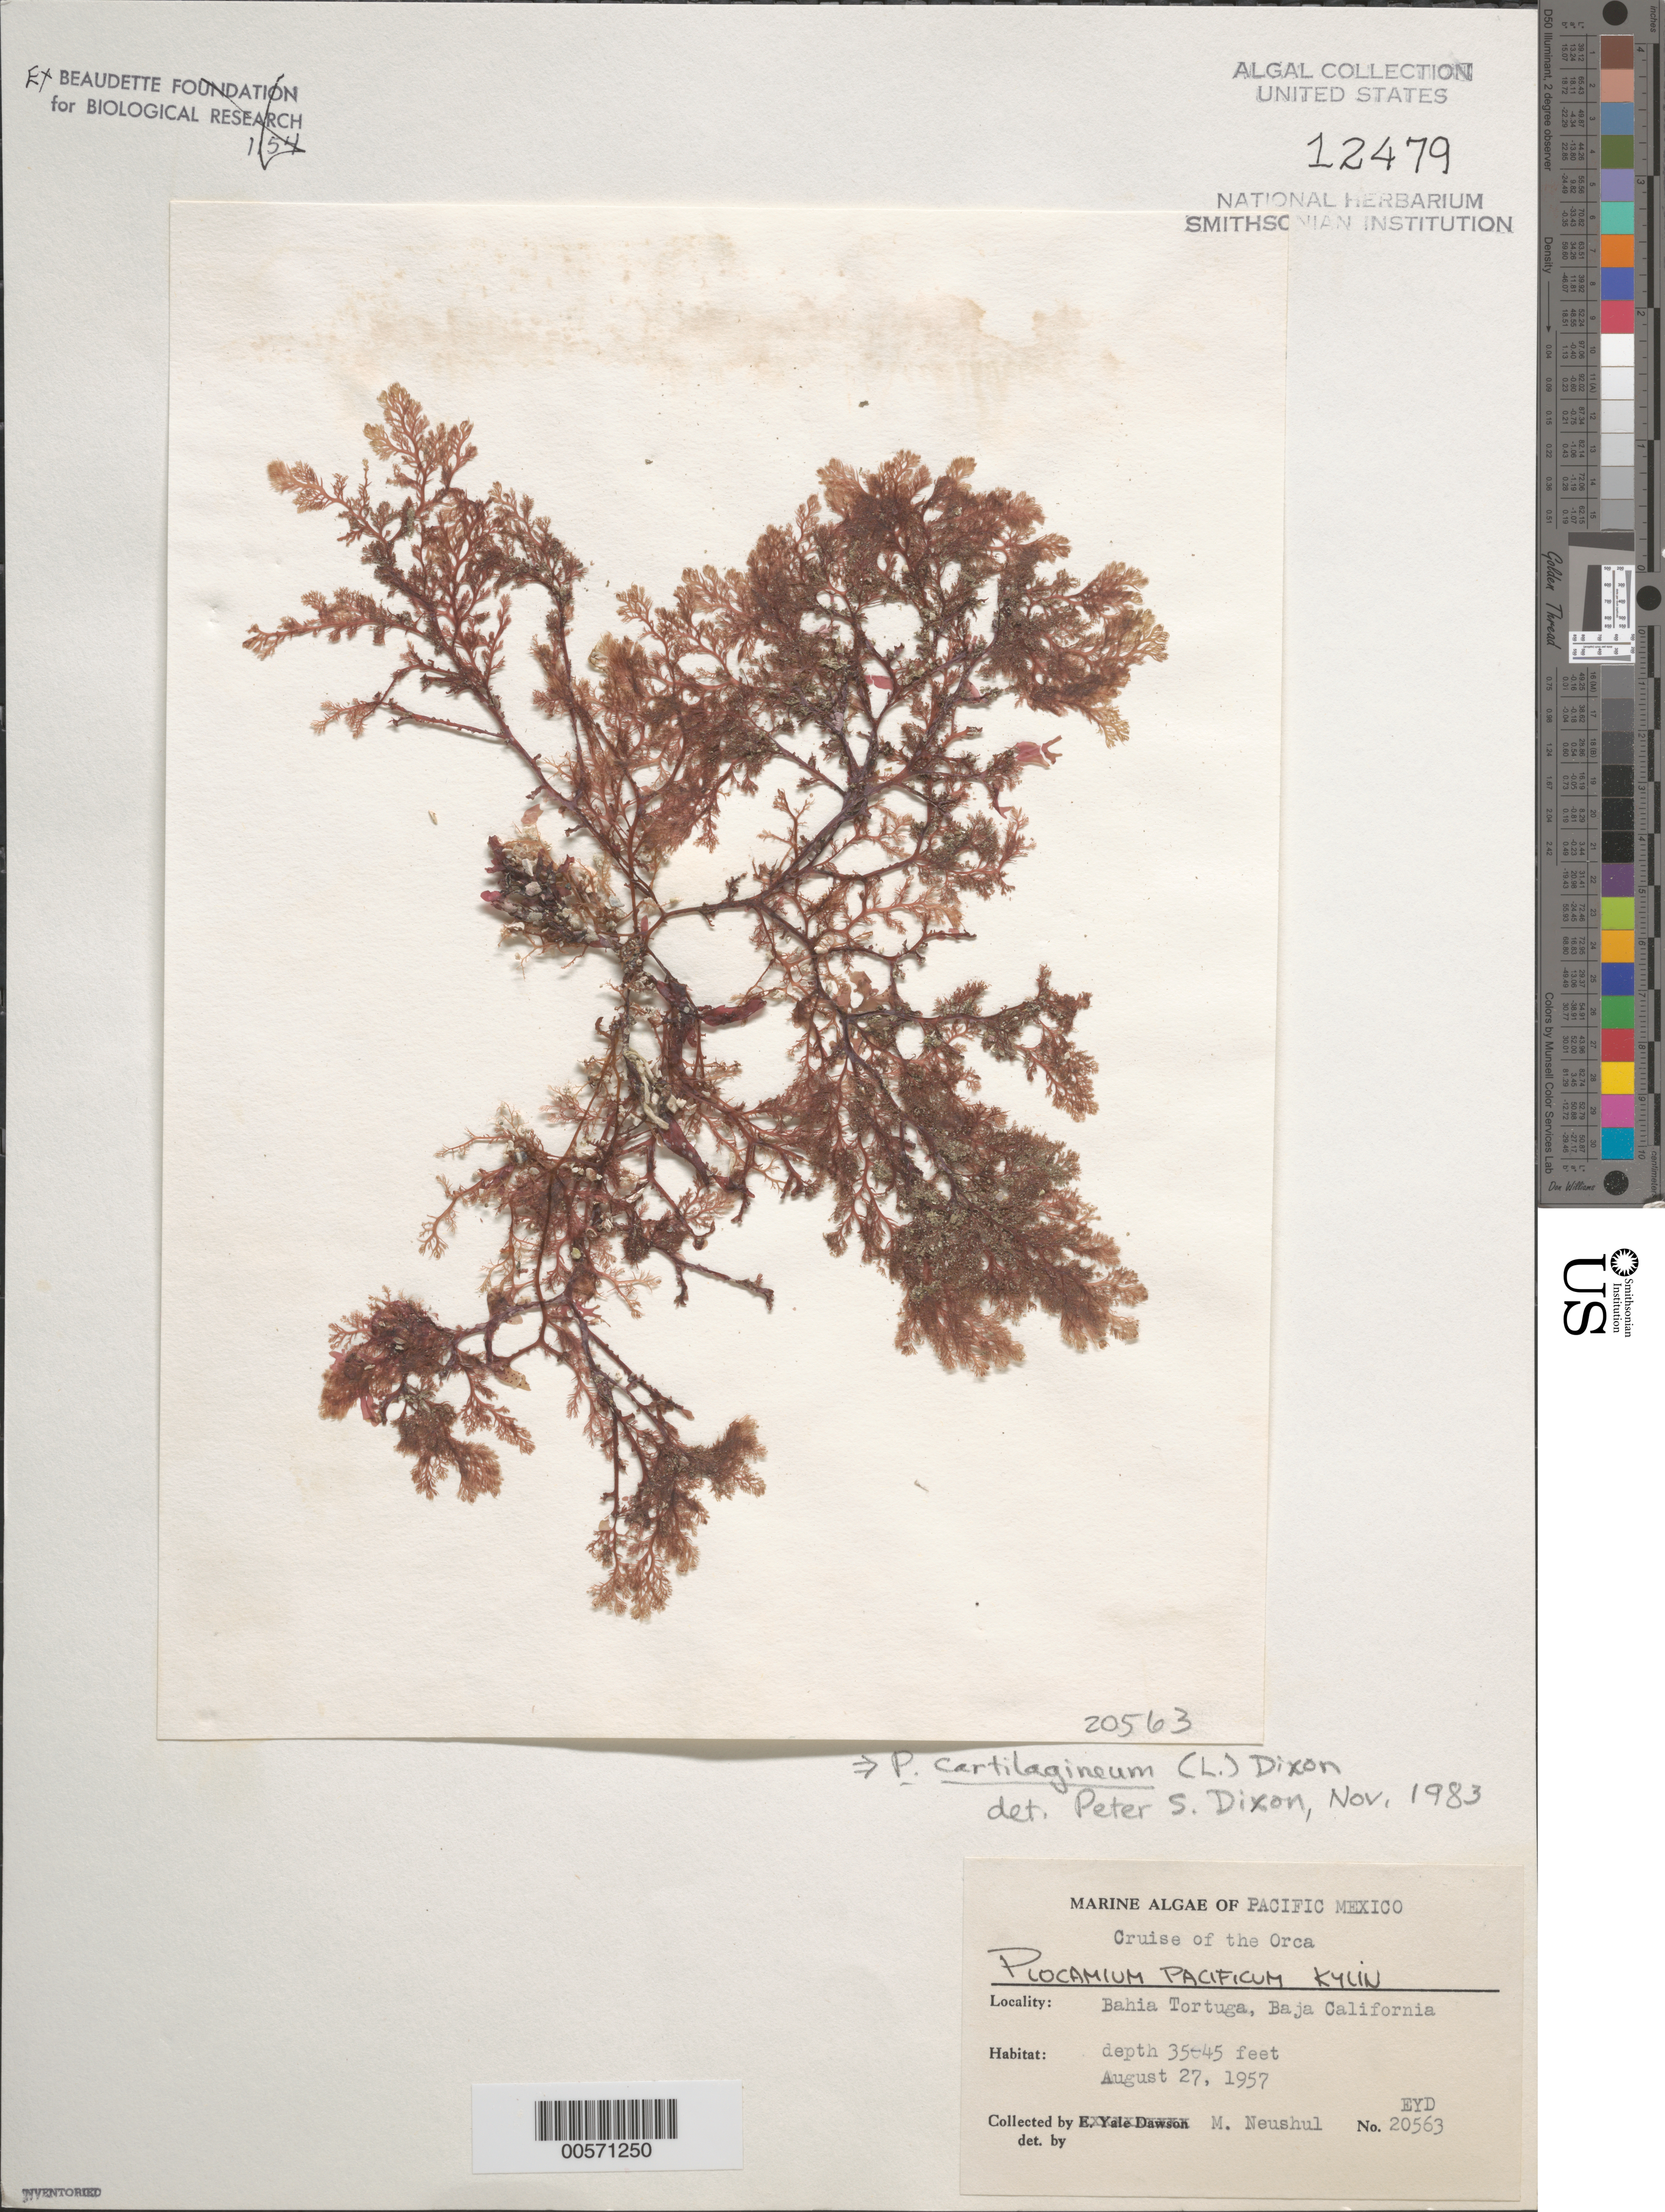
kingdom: Plantae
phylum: Rhodophyta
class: Florideophyceae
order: Plocamiales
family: Plocamiaceae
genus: Plocamium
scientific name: Plocamium cartilagineum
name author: (L.) P.S. Dixon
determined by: Dixon, P. S.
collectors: M. Neushul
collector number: EYD 20563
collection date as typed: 27 Aug 1957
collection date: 1957-08-27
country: Mexico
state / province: Baja California Sur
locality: Bahia Tortuga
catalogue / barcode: US 12479